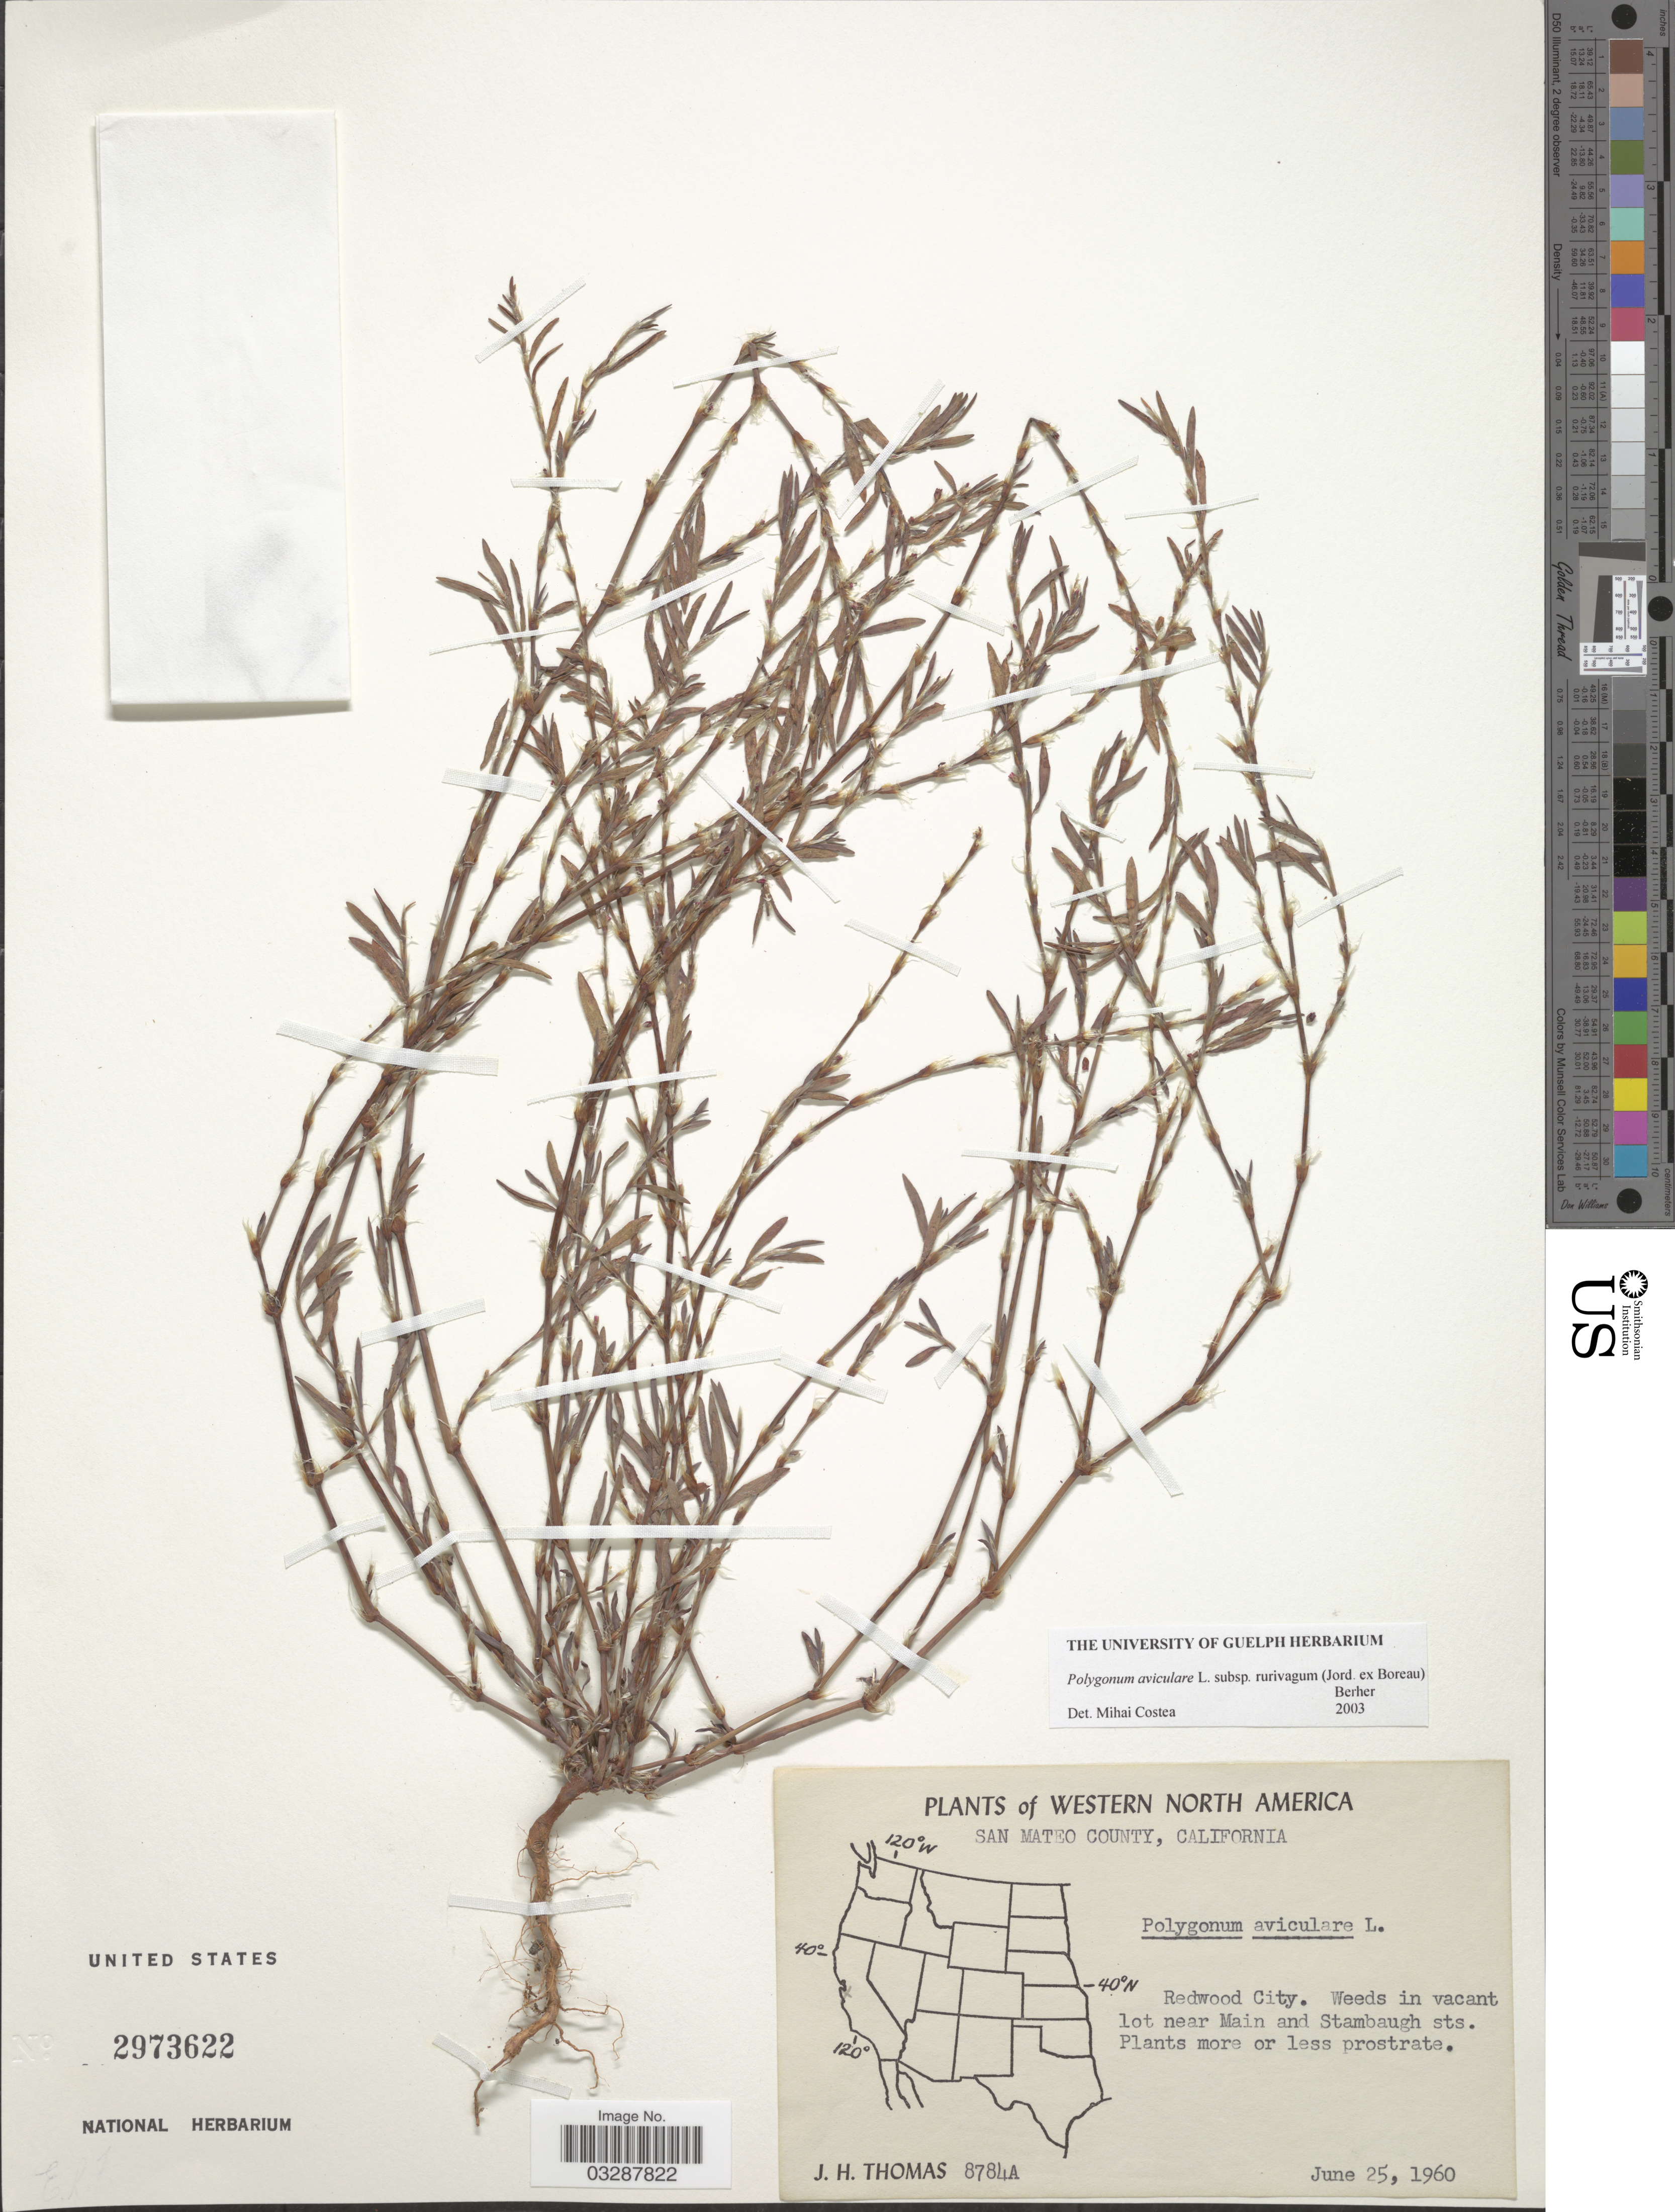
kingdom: Plantae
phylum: Tracheophyta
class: Magnoliopsida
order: Caryophyllales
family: Polygonaceae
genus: Polygonum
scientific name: Polygonum aviculare subsp. rurivagum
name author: (Jord. ex Boreau) O. Bolòs & Vigo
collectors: J. H. Thomas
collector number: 8784A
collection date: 1960-06-25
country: United States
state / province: California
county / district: San Mateo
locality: San Mateo County. Redwood City. Weeds in vacant lot near Main and Stambaugh sts.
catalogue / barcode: US 2973622